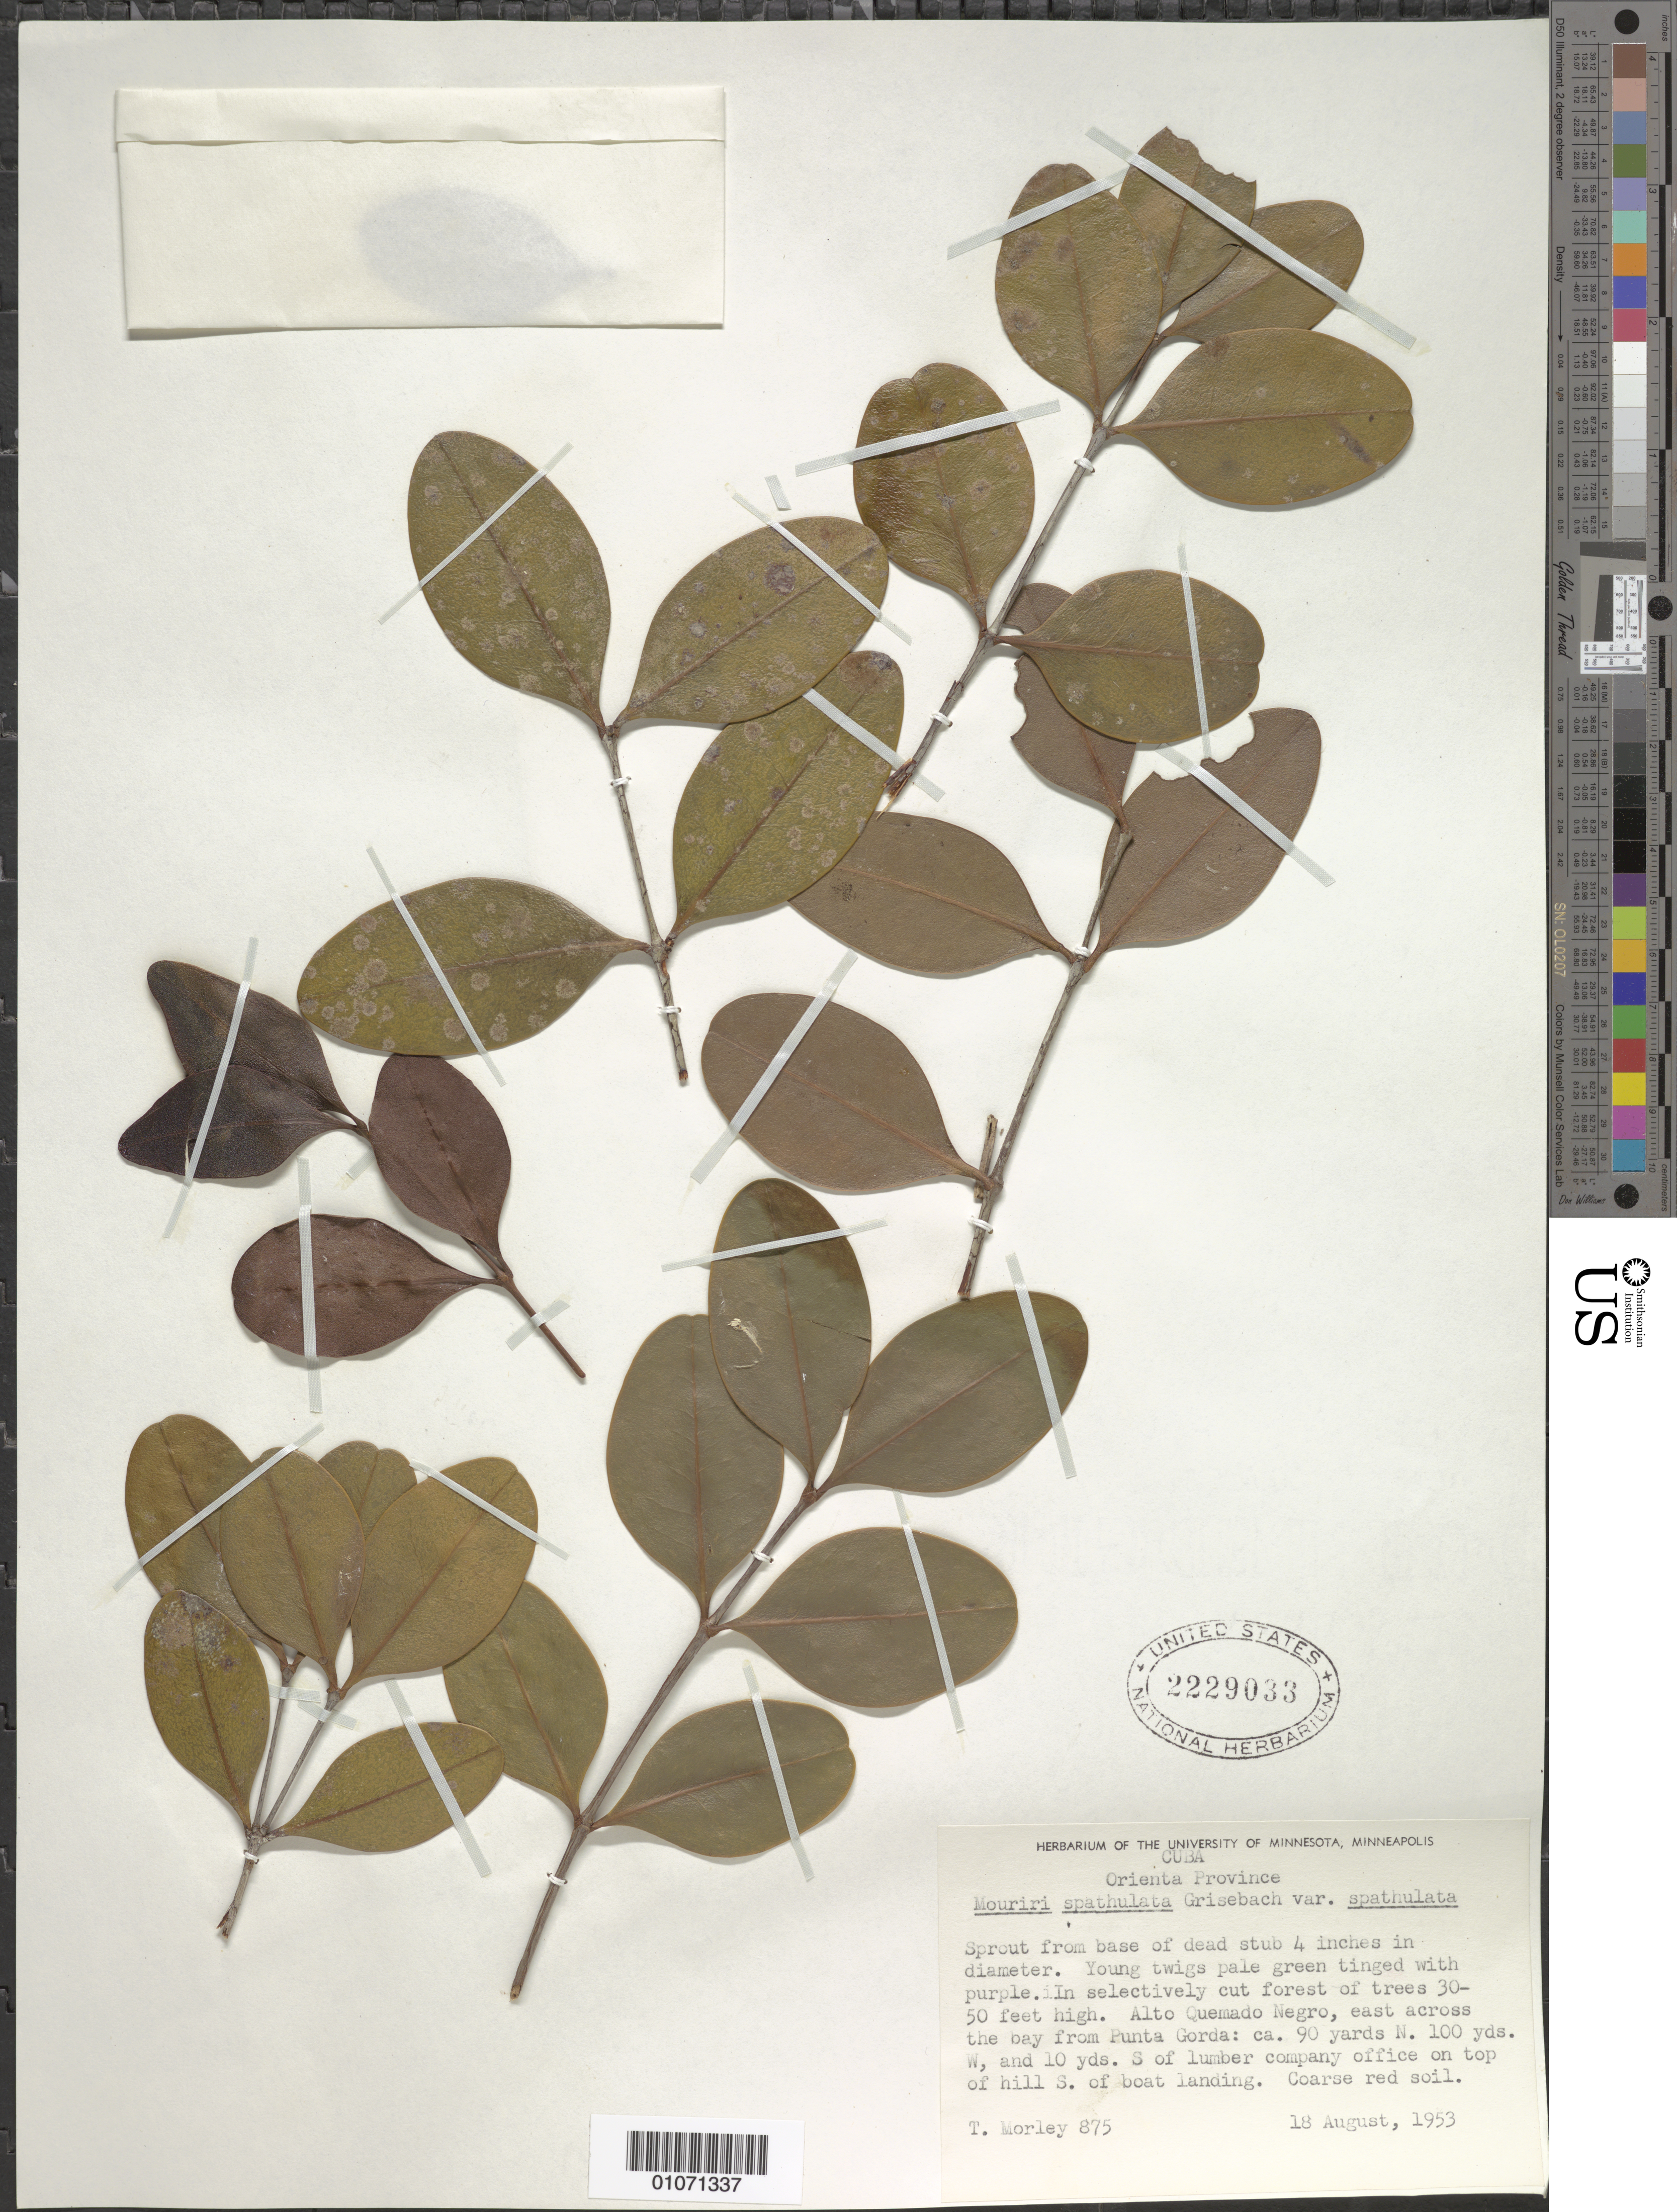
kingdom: Plantae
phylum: Tracheophyta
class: Magnoliopsida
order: Myrtales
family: Melastomataceae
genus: Mouriri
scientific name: Mouriri spathulata var. spathulata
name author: Griseb.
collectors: T. Morley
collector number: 875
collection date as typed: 18 Aug 1953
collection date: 1953-08-18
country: Cuba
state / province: Oriente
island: Cuba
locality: Alto Quemado Negro, E across the bay from Punta Gorda; about 90 yards N 100 yards W and 10 yards S of lumber company office on top of hill S of boat landing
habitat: In selectively cut forest of trees 30-50 feet high; coarse red soil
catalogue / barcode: US 2229033